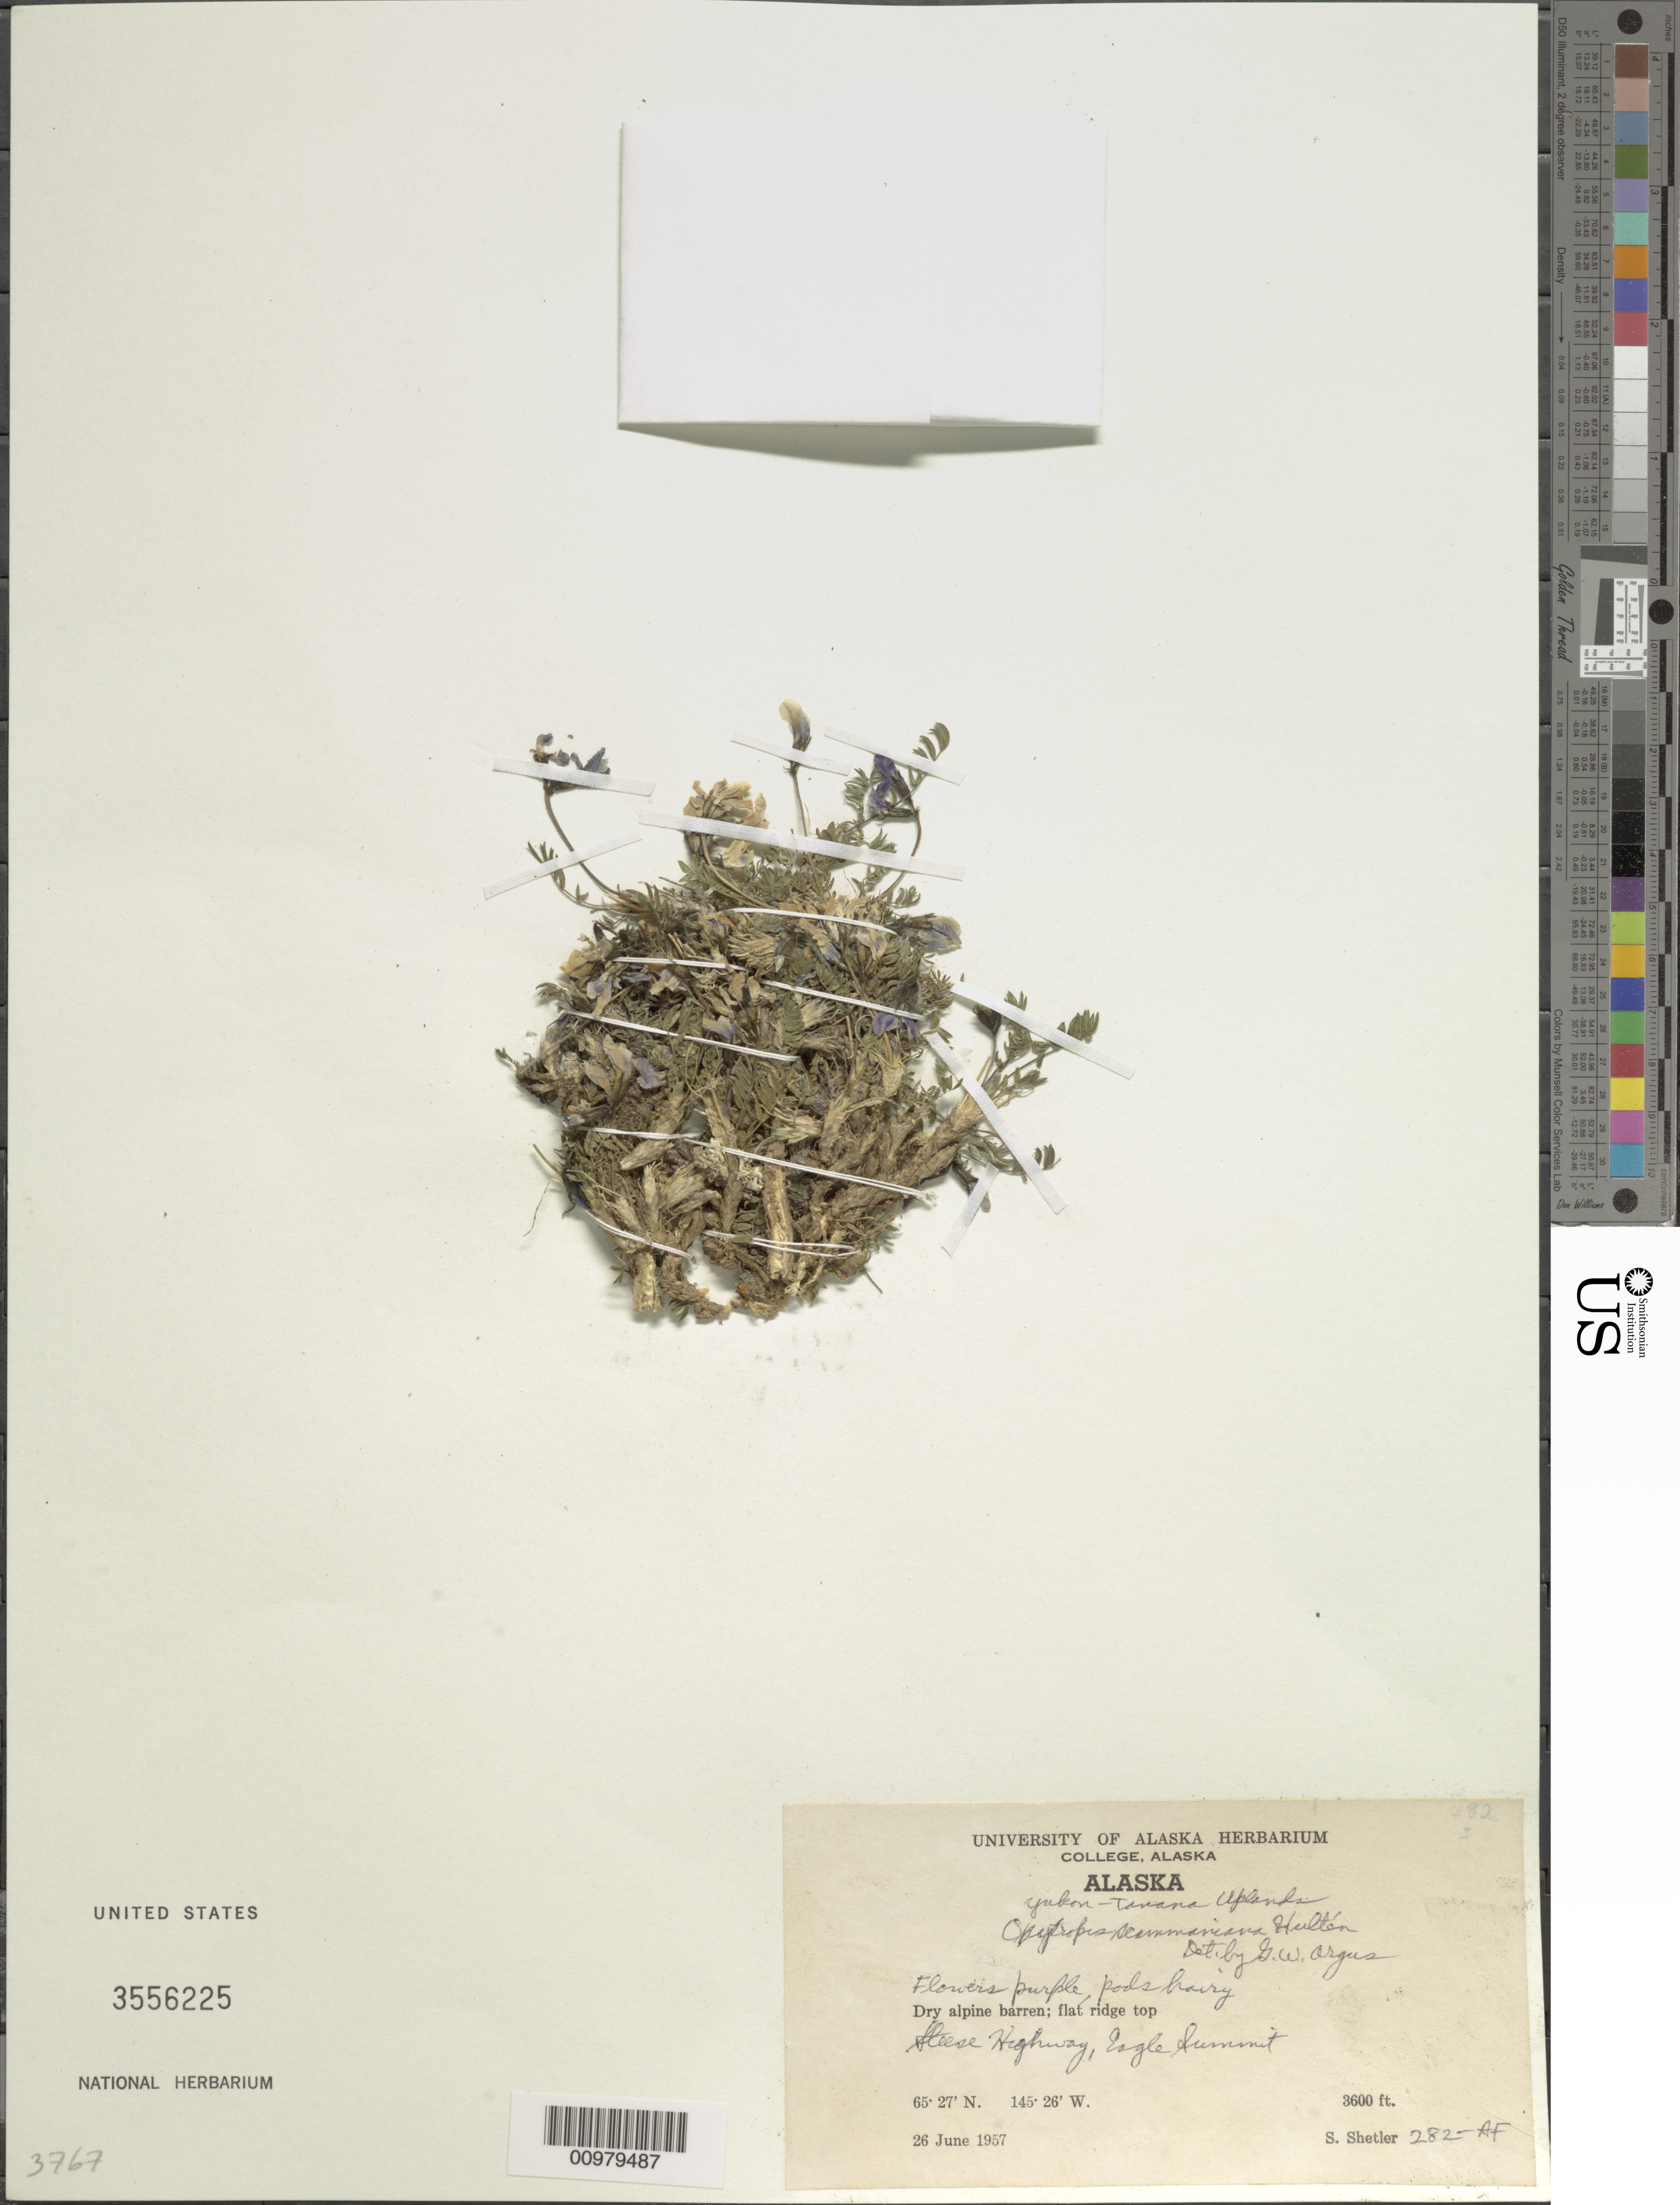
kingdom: Plantae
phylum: Tracheophyta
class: Magnoliopsida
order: Fabales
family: Fabaceae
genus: Oxytropis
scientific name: Oxytropis scammaniana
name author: Hultén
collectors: S. Shetler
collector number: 282-AF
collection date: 1957-06-26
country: United States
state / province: Alaska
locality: Yukon-Tanana Uplands, Dry alpine barren; flat ridge top Steese Highway, Eagle Summit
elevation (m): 1097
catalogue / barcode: US 3556225